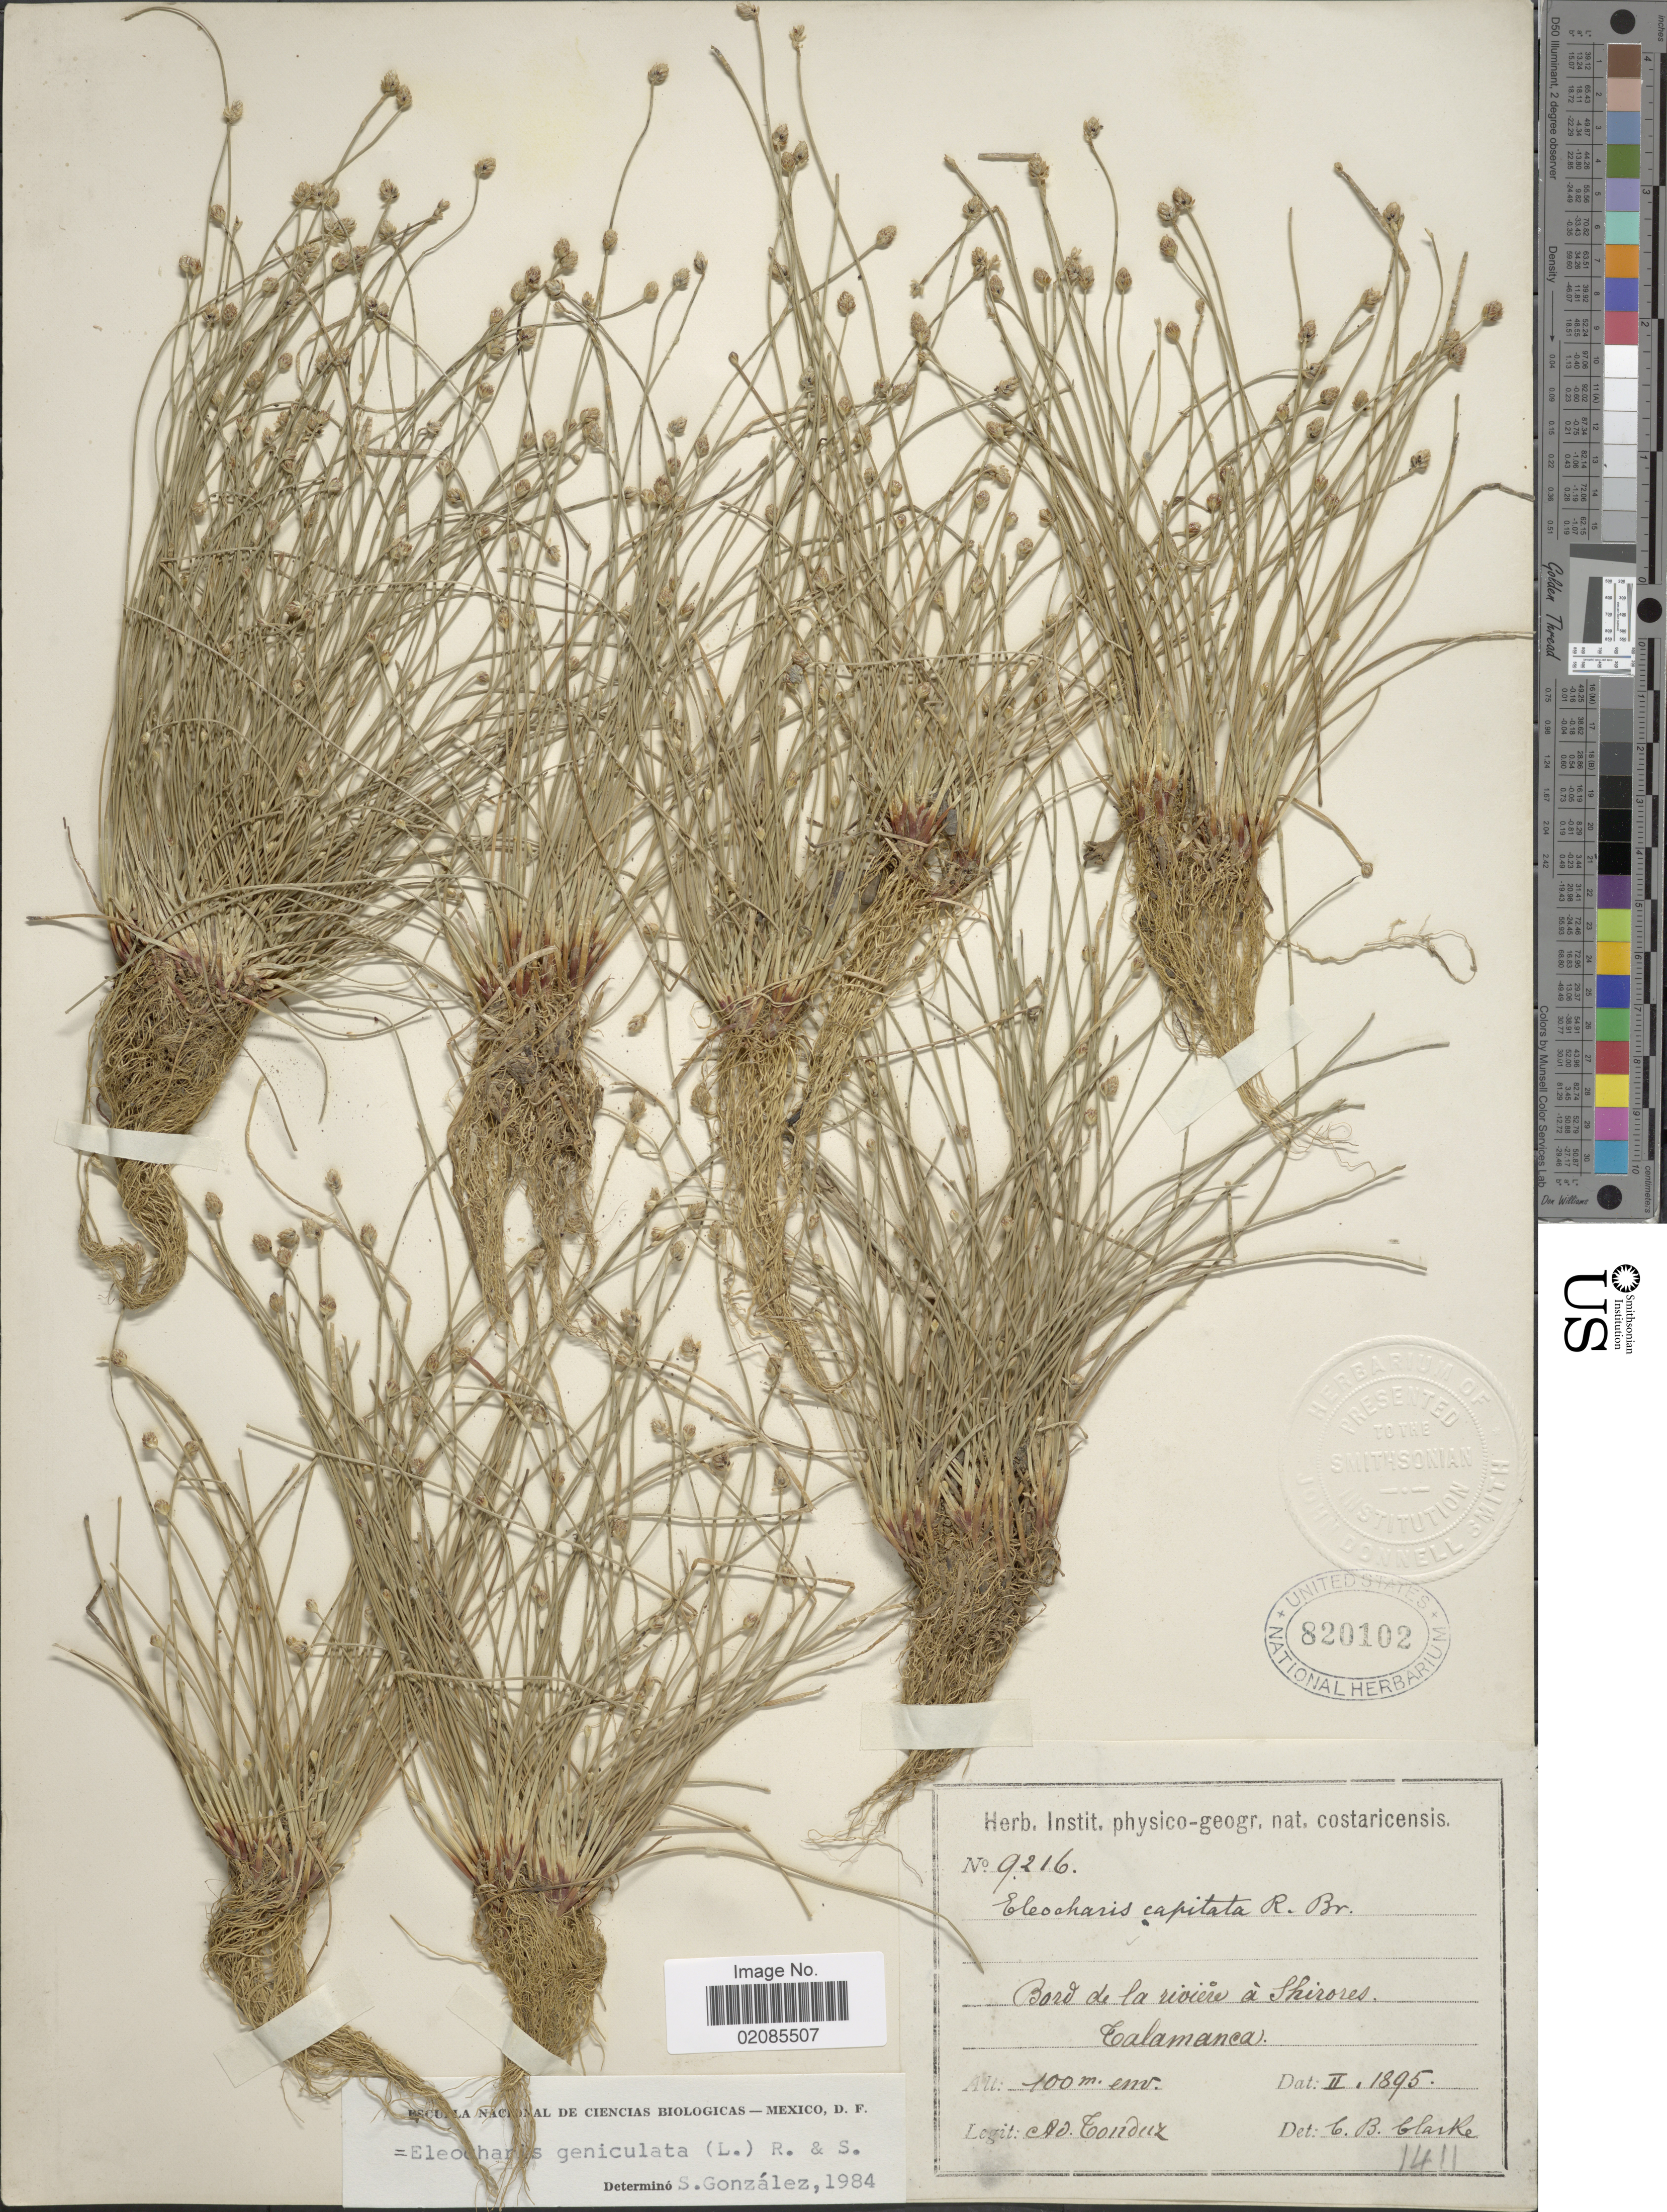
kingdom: Plantae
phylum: Tracheophyta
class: Liliopsida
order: Poales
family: Cyperaceae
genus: Eleocharis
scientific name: Eleocharis geniculata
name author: (L.) Roem. & Schult.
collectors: A. Tonduz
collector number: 9216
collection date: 1895-02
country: Costa Rica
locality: Bord de la riviere a Shirores, Talamanca.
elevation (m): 100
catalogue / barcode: US 820102